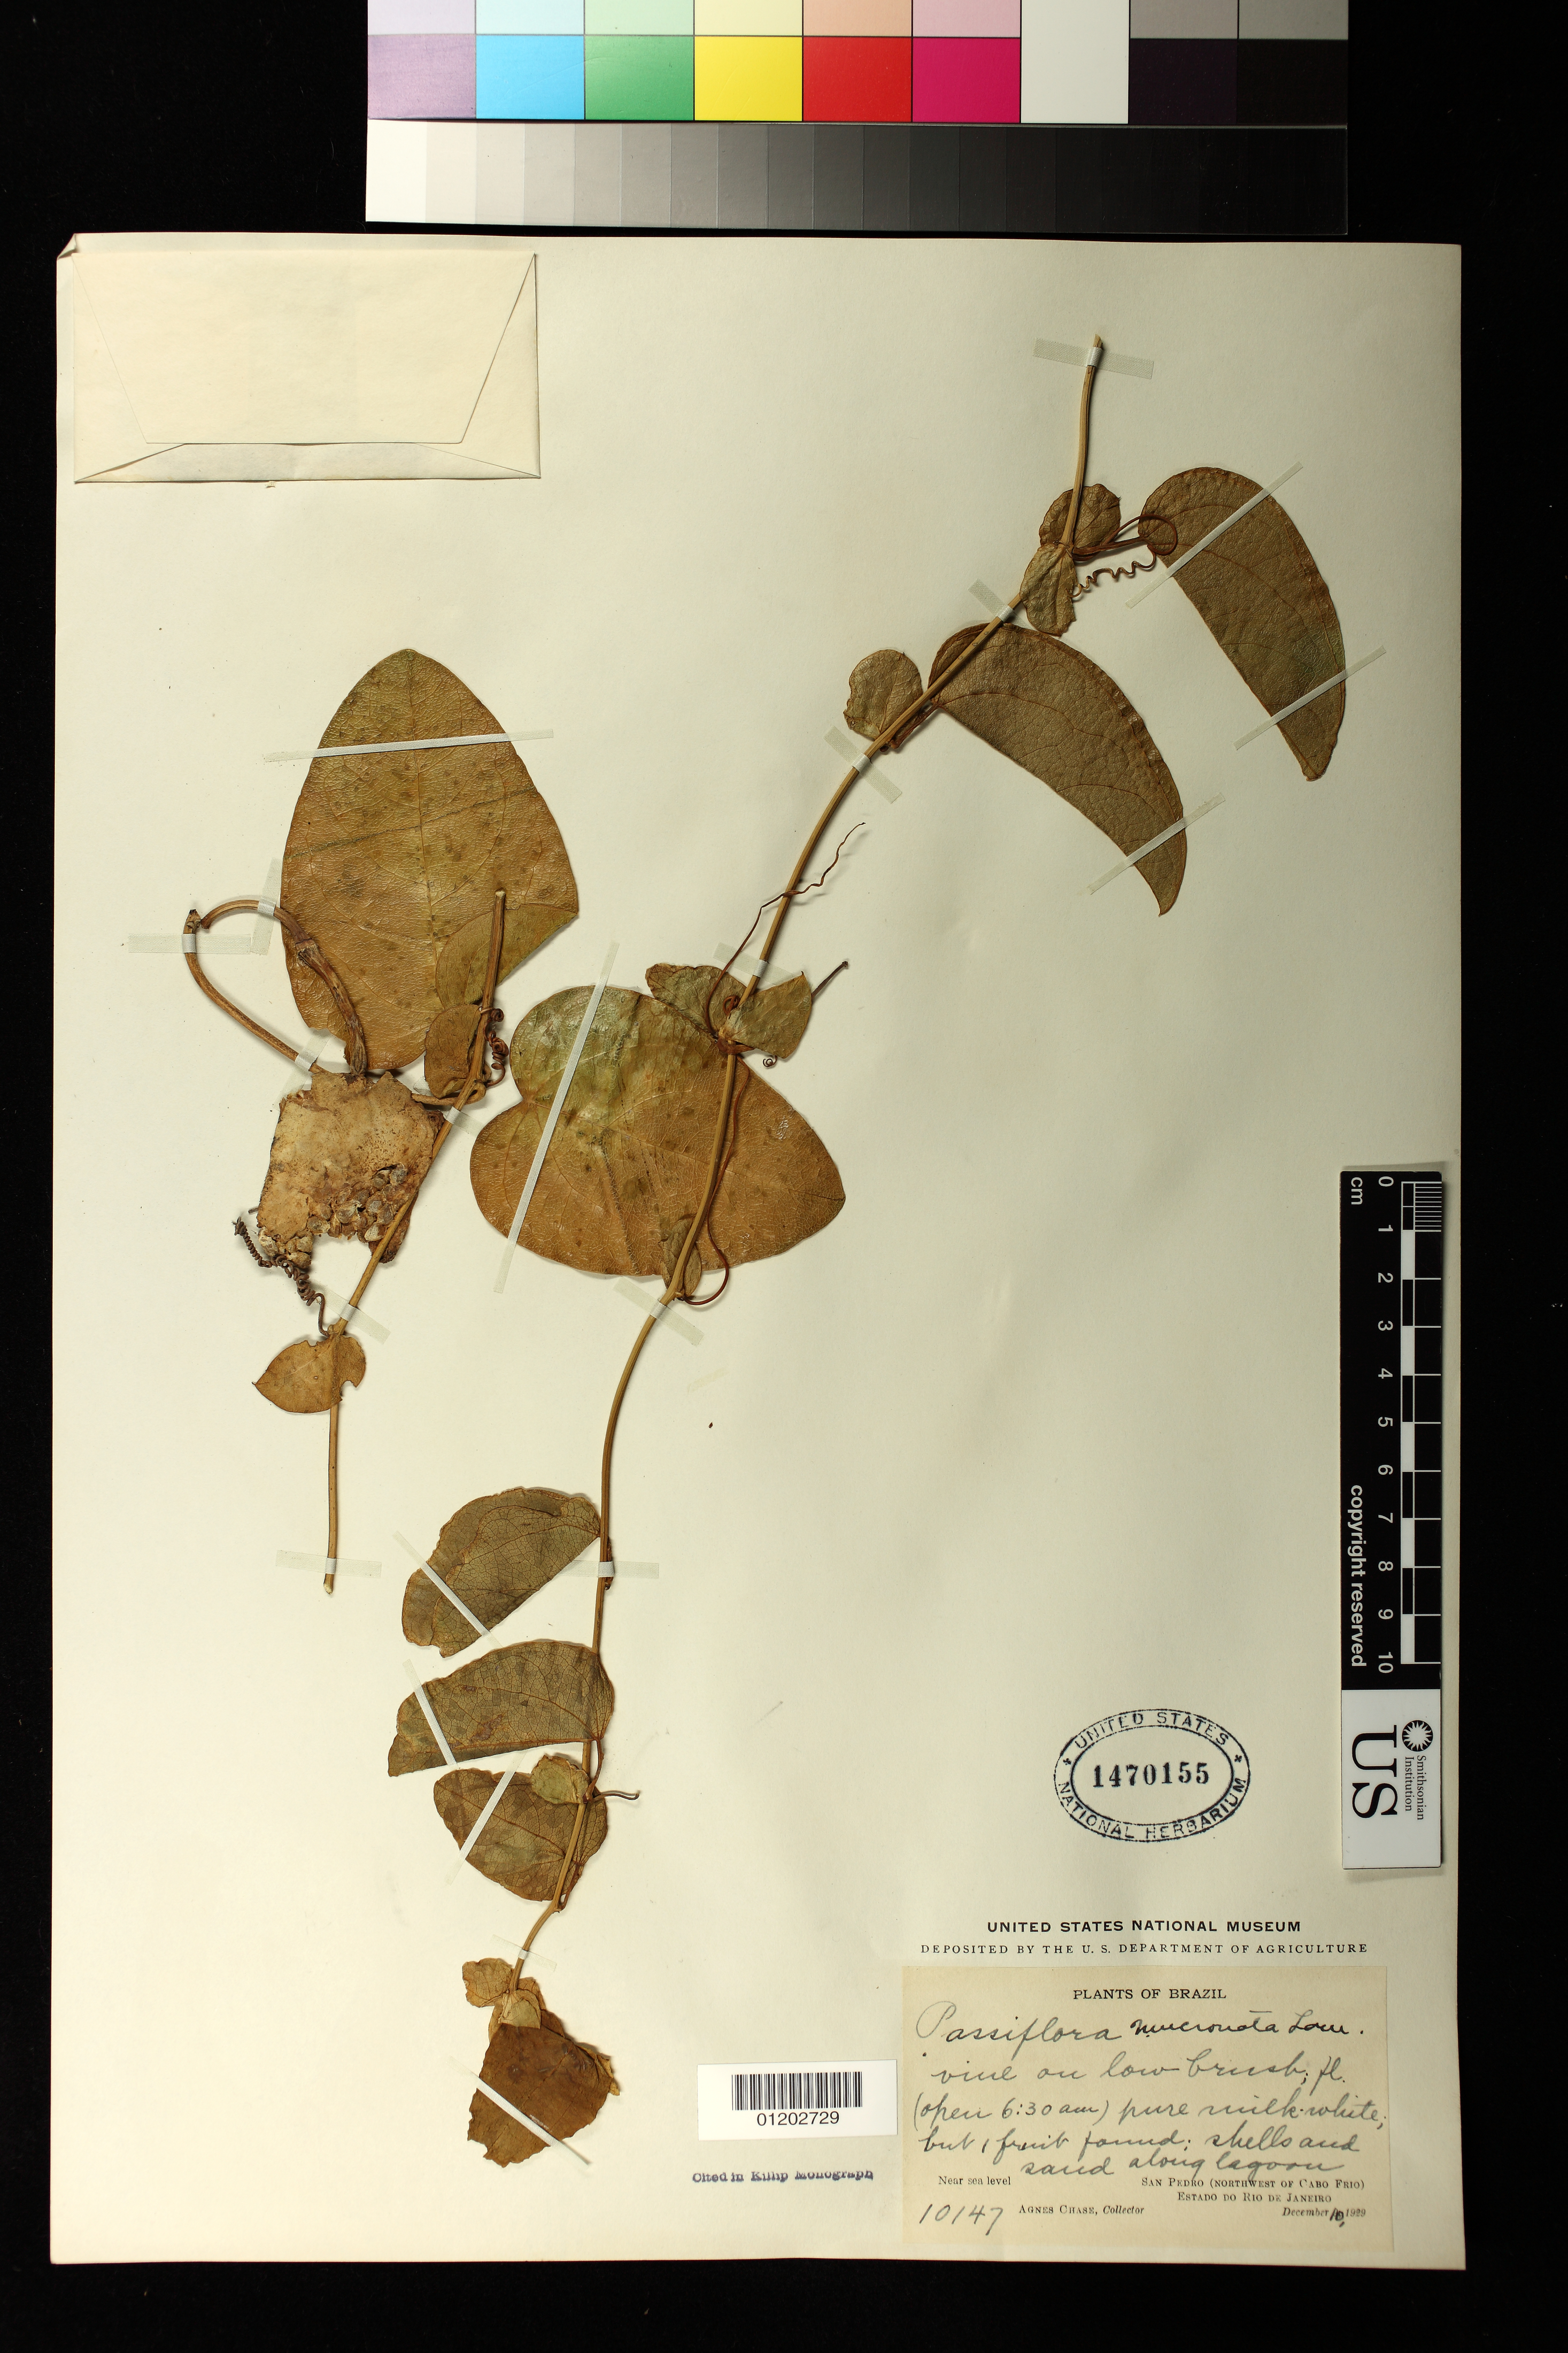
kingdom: Plantae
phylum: Tracheophyta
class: Magnoliopsida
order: Malpighiales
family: Passifloraceae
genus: Passiflora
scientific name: Passiflora mucronata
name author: Sessé & Moc.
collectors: A. Chase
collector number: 10147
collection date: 1929-12-10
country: Brazil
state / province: Rio de Janeiro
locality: San Pedro (NW of Cabo Frio), shells and sand along lagoon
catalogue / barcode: US 1470155